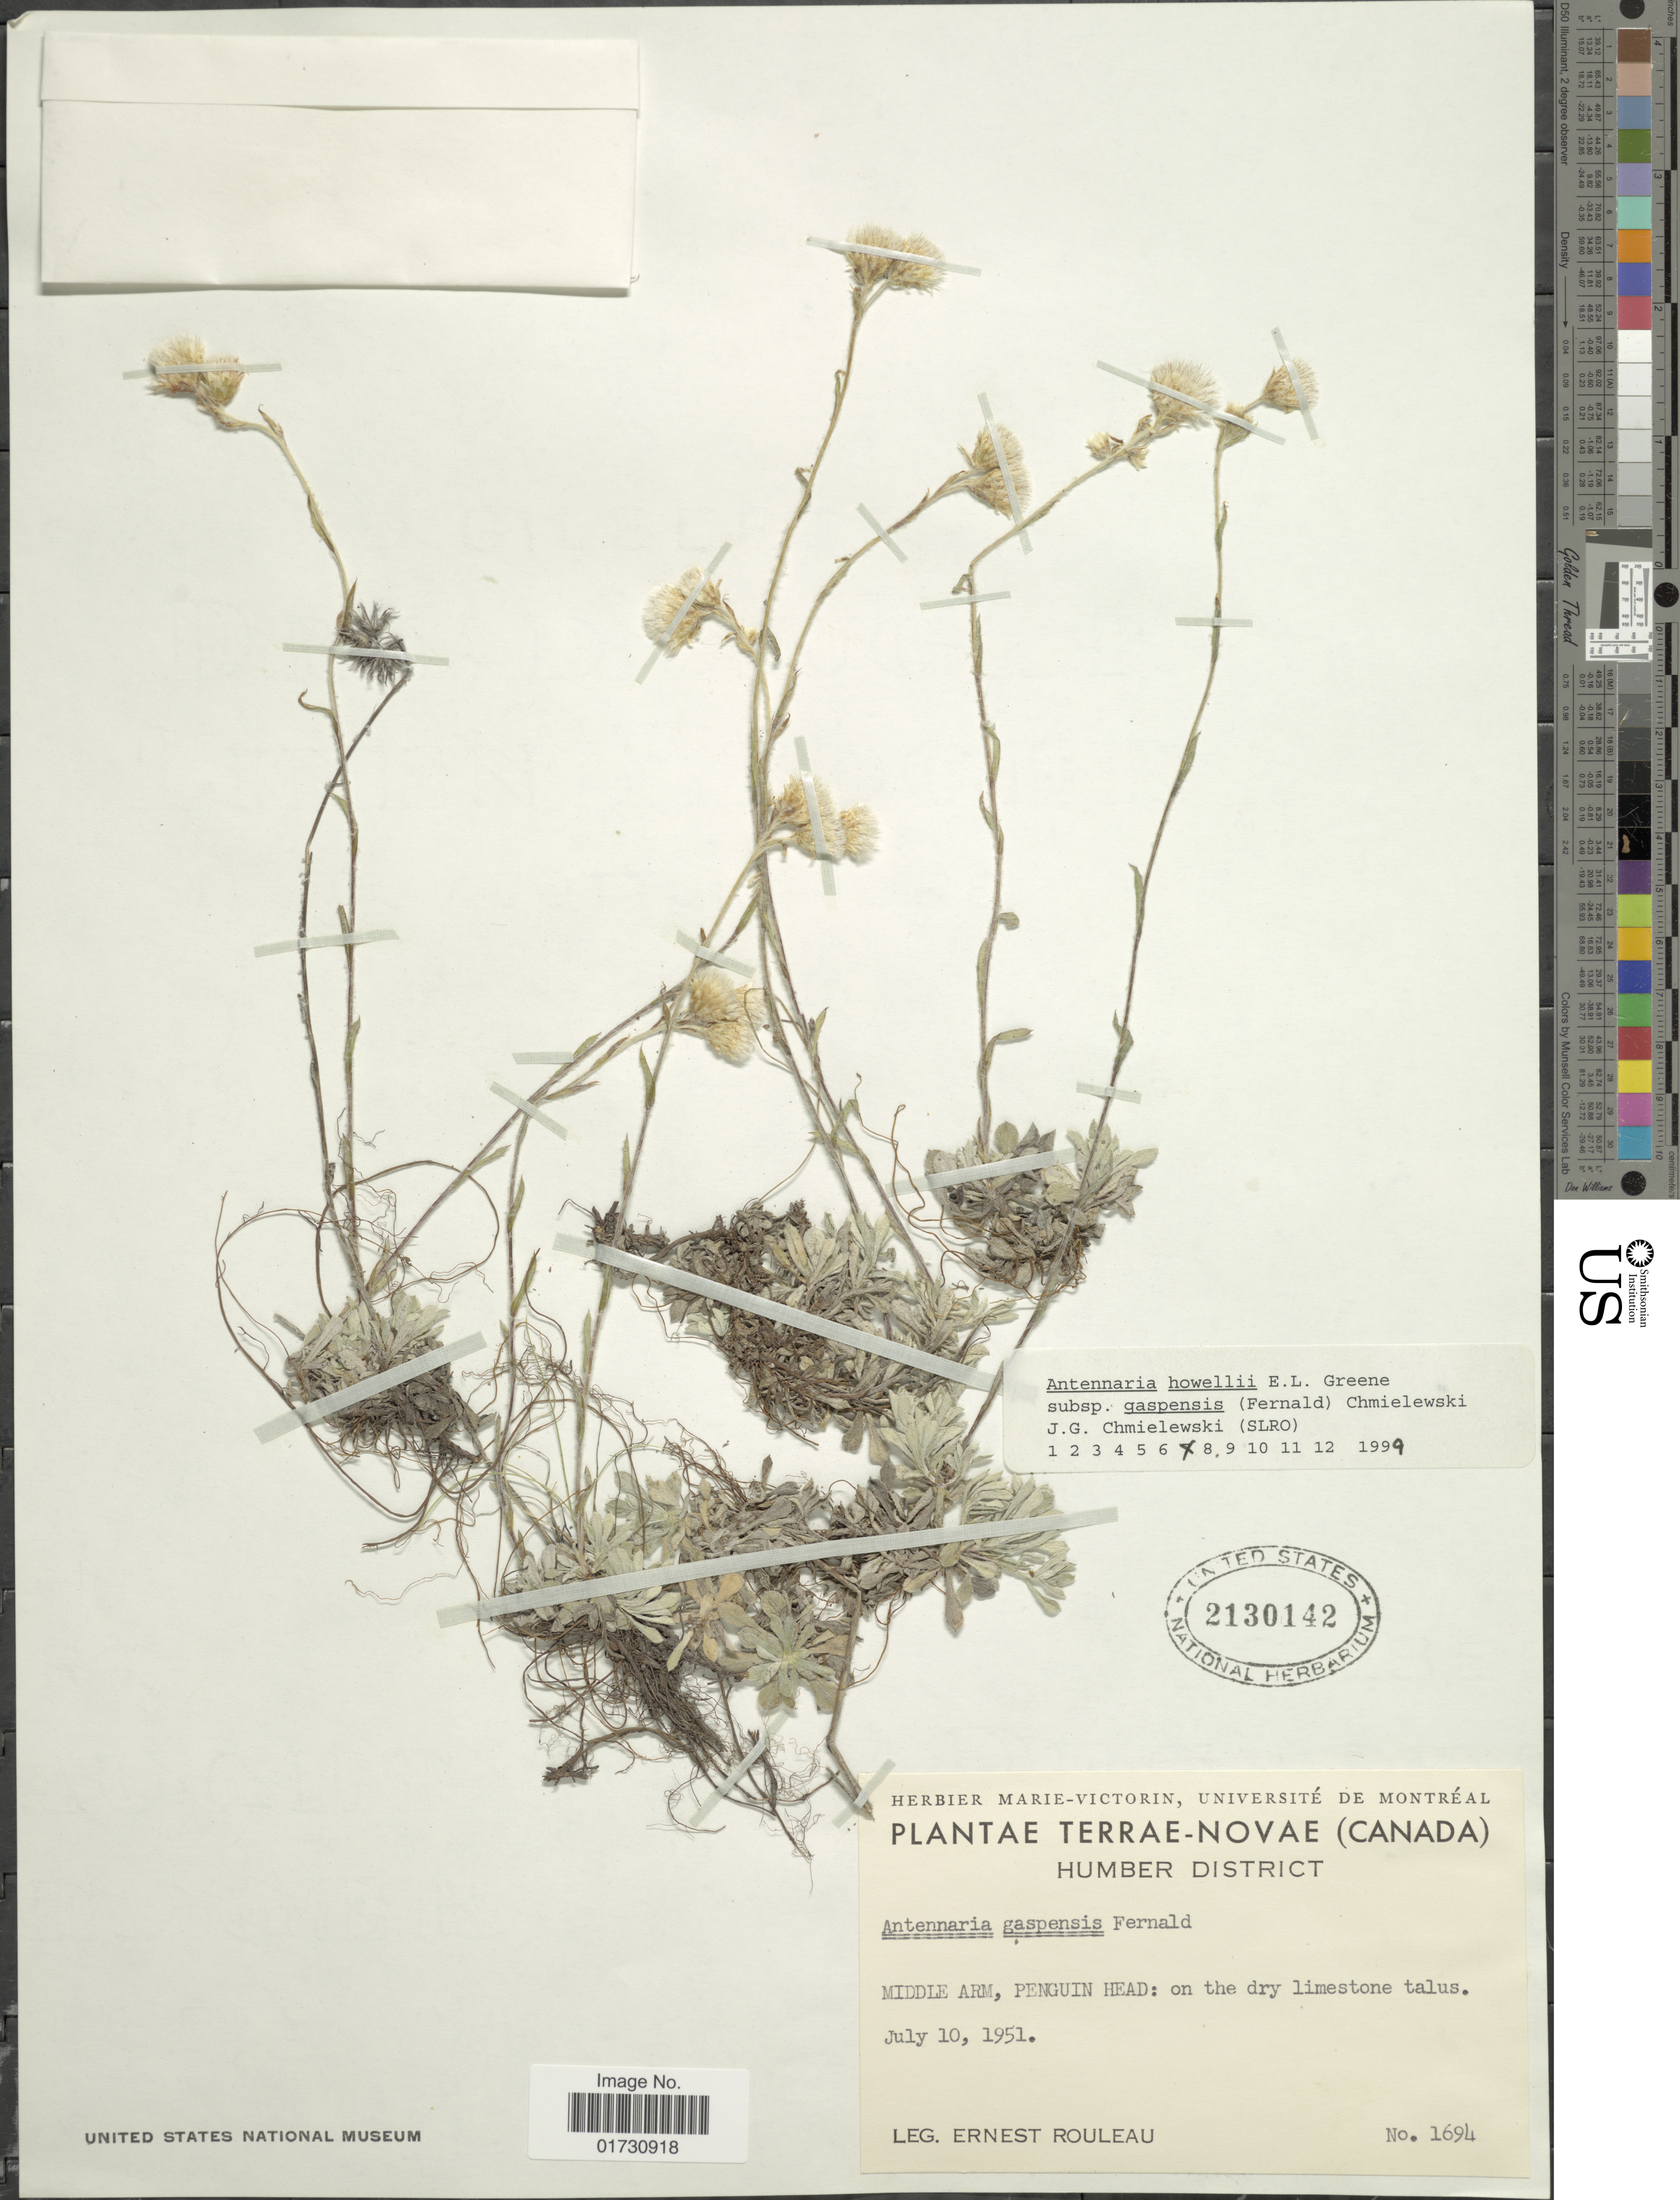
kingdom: Plantae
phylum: Tracheophyta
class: Magnoliopsida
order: Asterales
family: Asteraceae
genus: Antennaria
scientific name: Antennaria gaspensis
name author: (Fernald) Fernald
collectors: E. Rouleau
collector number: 1694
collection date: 1951-07-10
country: Canada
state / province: Newfoundland and Labrador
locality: Terrae-Novae (Canada), Humber District, Middle Arm, Penguin Head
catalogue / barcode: US 2130142